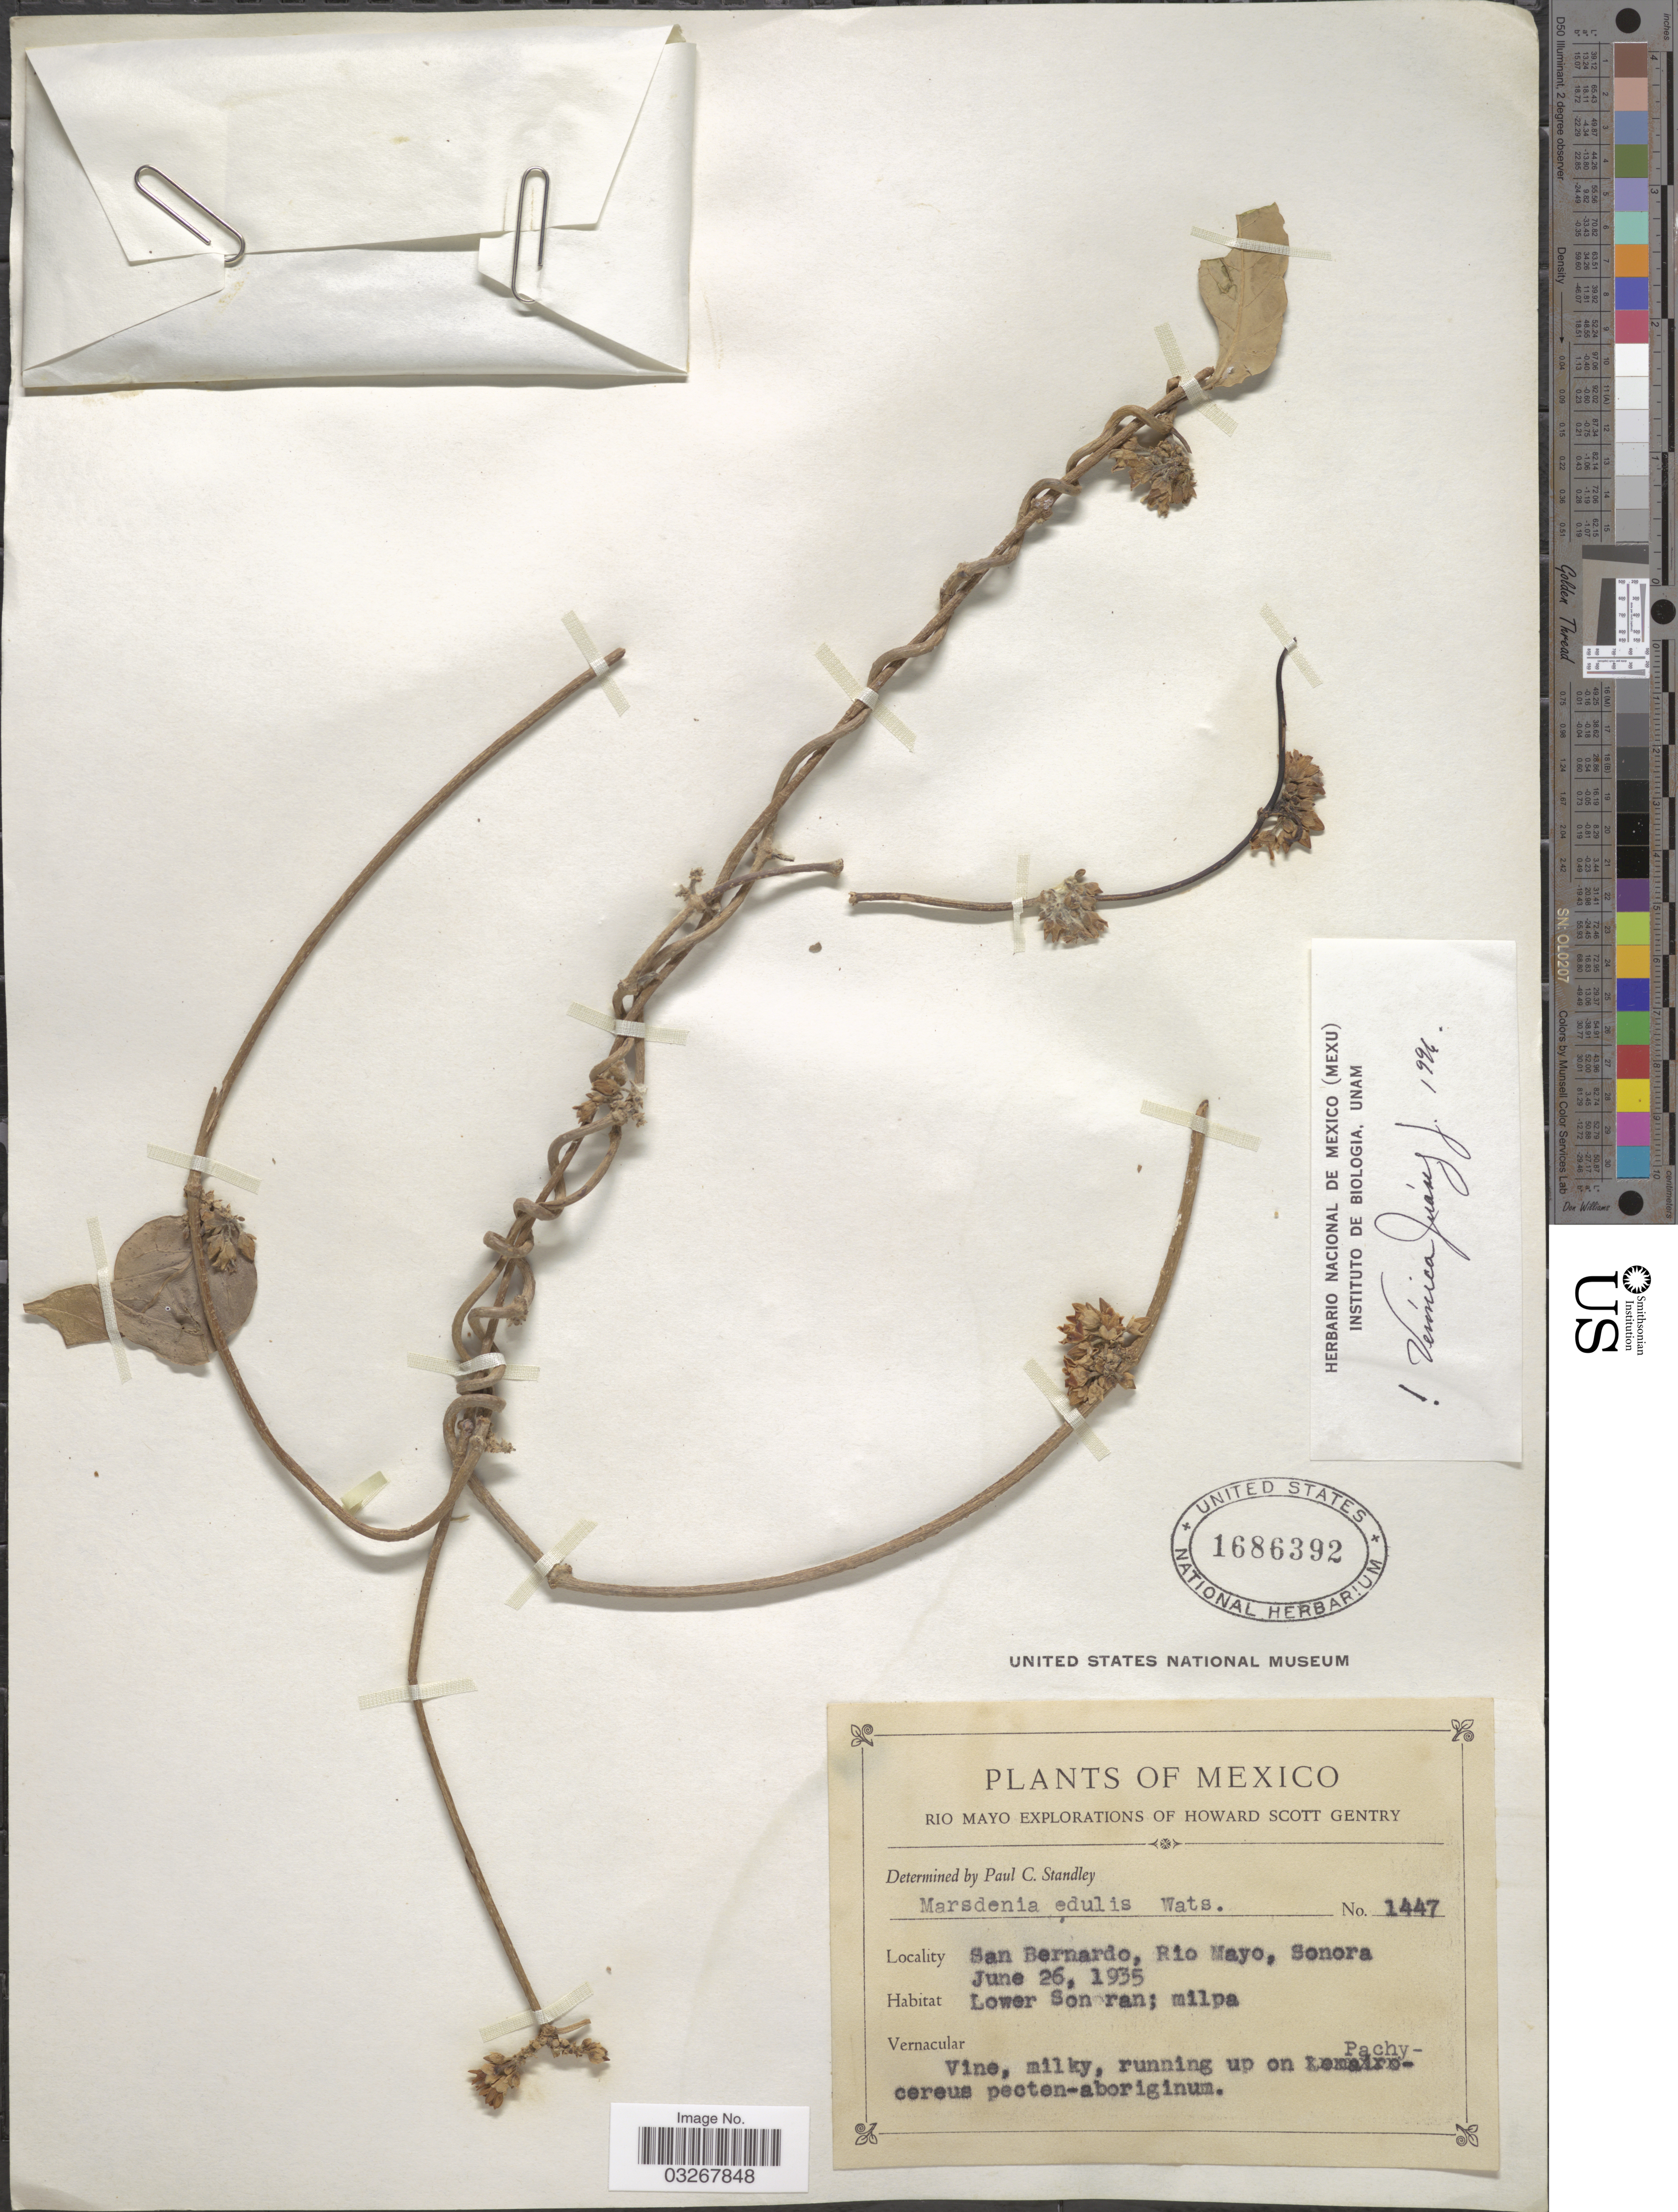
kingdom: Plantae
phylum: Tracheophyta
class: Magnoliopsida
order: Gentianales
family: Apocynaceae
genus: Marsdenia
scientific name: Marsdenia edulis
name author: S. Watson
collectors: H. S. Gentry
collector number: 1447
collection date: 1935-06-26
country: Mexico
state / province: Sonora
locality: San Bernardo, Rio Mayo.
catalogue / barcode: US 1686392